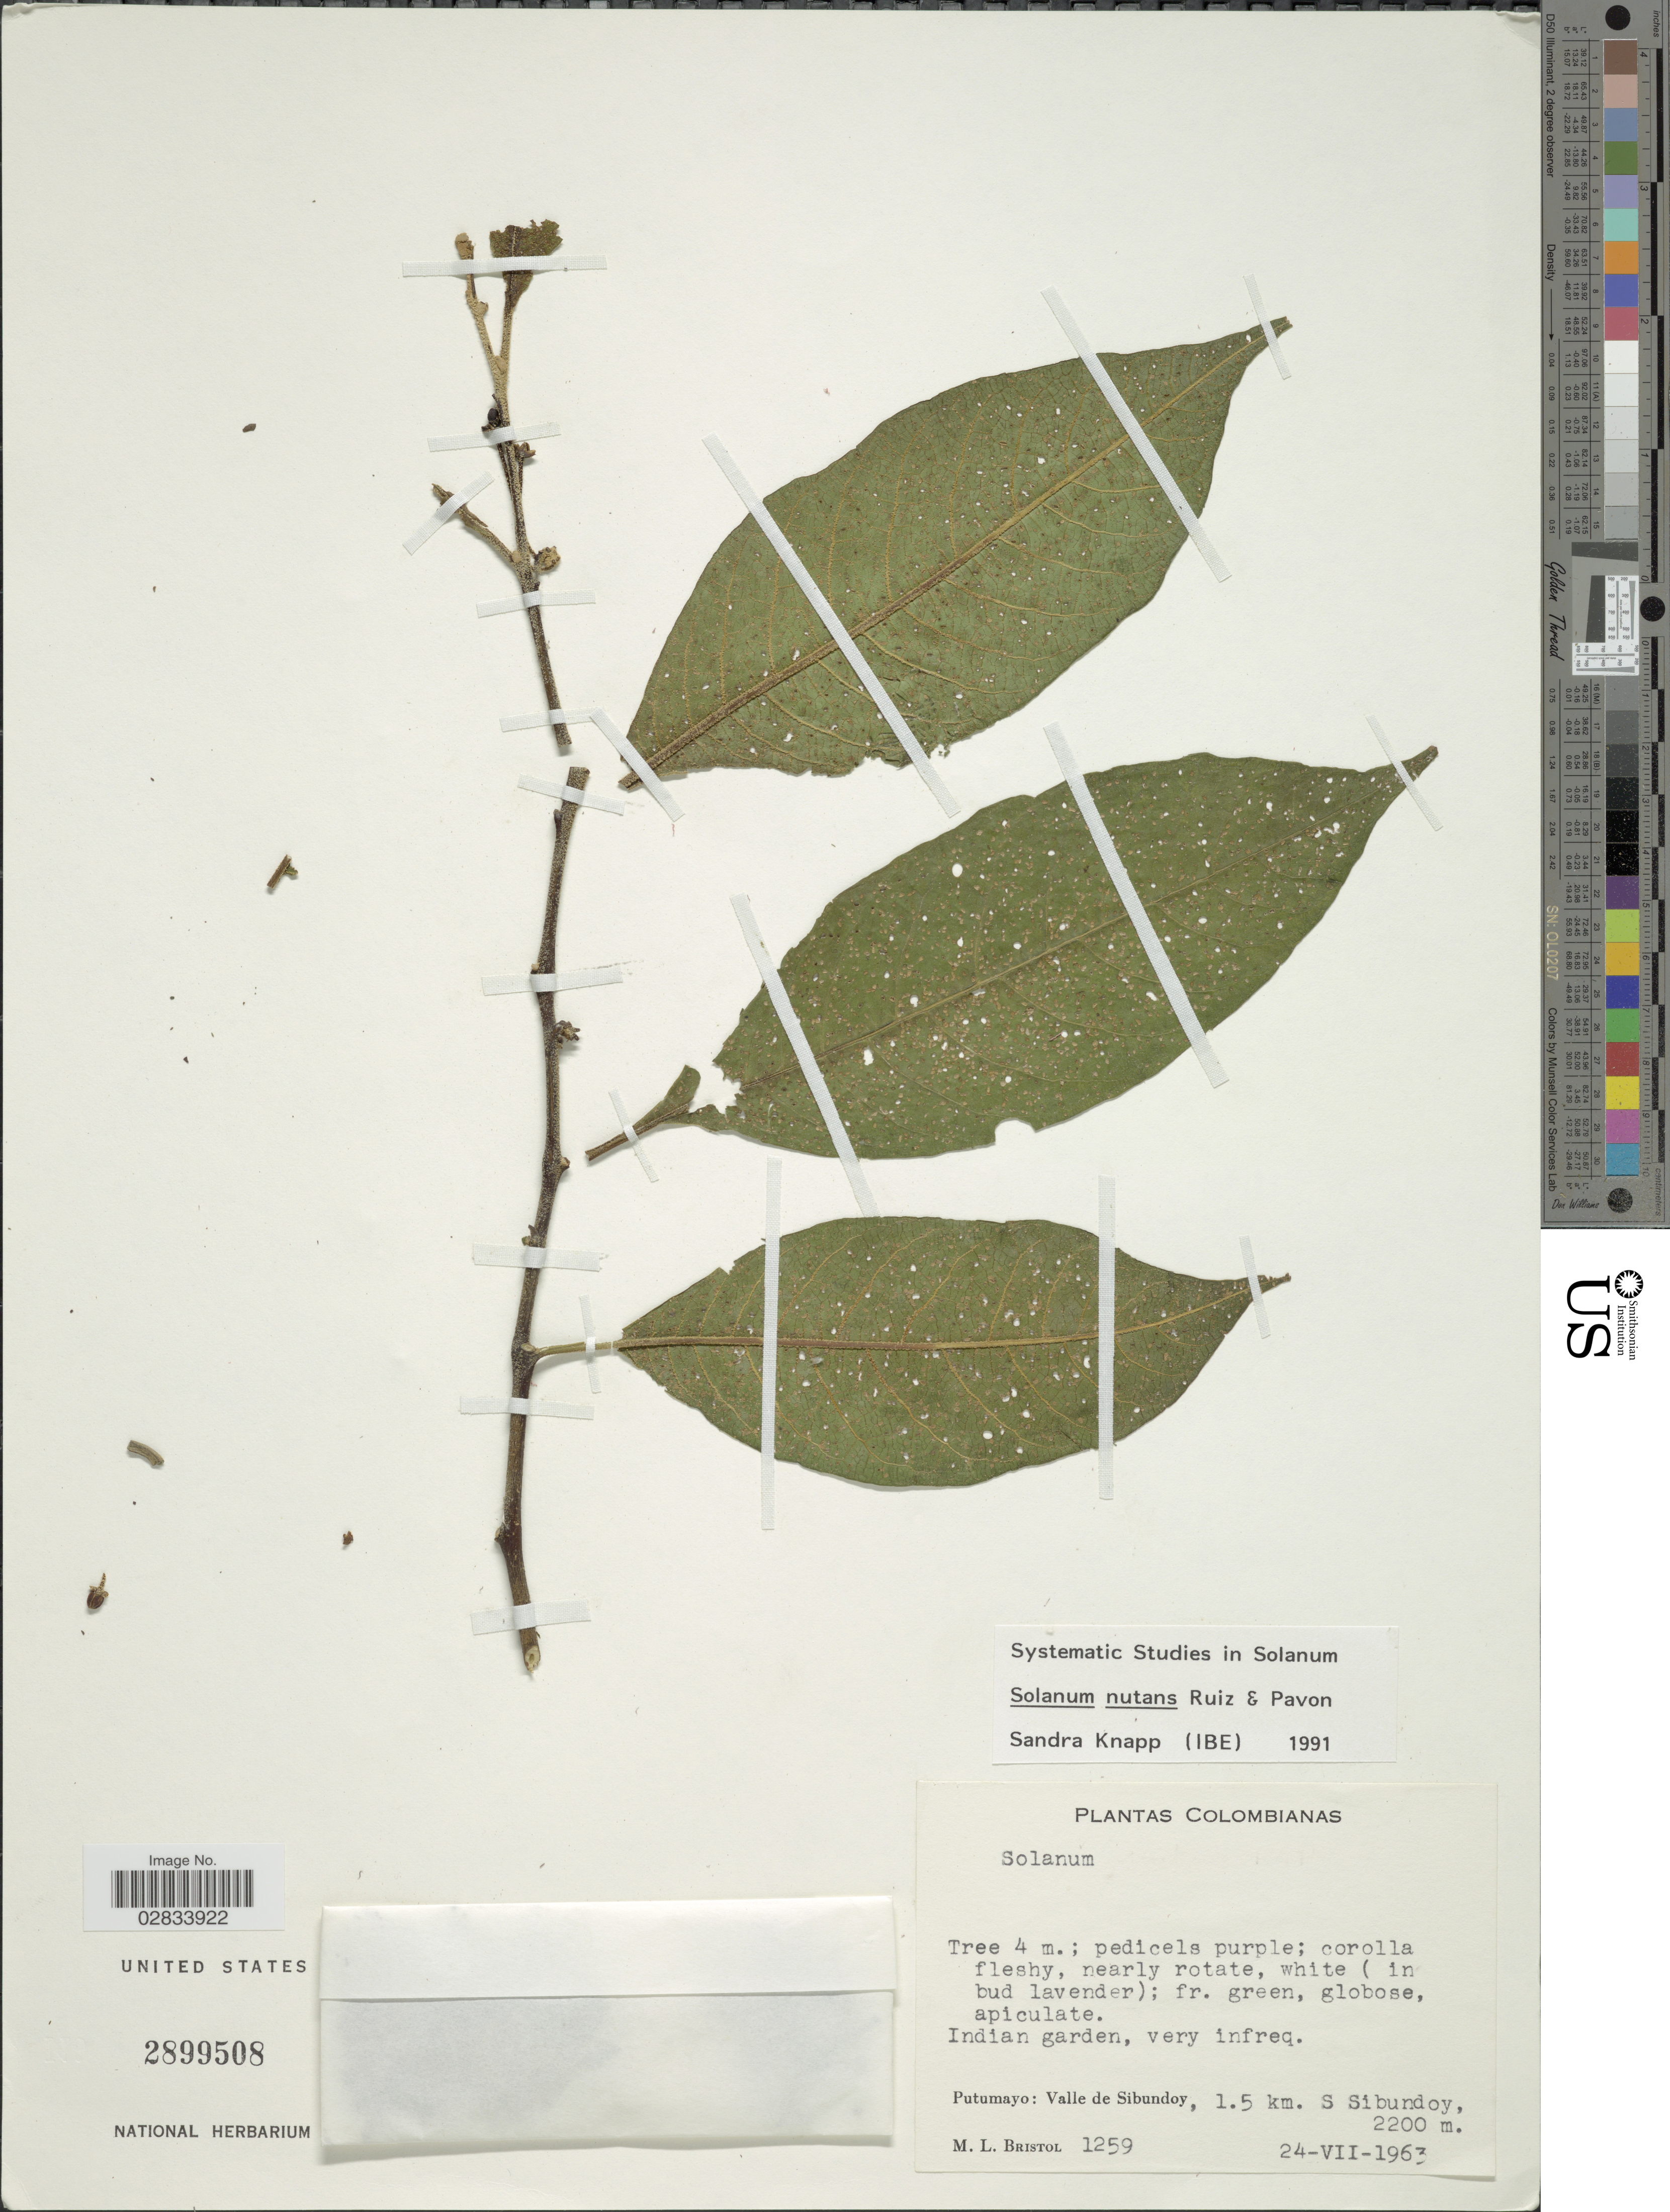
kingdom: Plantae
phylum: Tracheophyta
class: Magnoliopsida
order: Solanales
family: Solanaceae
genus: Solanum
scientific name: Solanum nutans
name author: Ruiz & Pav.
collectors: M. L. Bristol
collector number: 1259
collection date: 1963-07-24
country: Colombia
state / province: Putumayo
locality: Putumayo: Valle de Sibundoy, 1.5 km. S of Sibundoy, Indian garden.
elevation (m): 2200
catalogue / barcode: US 2899508